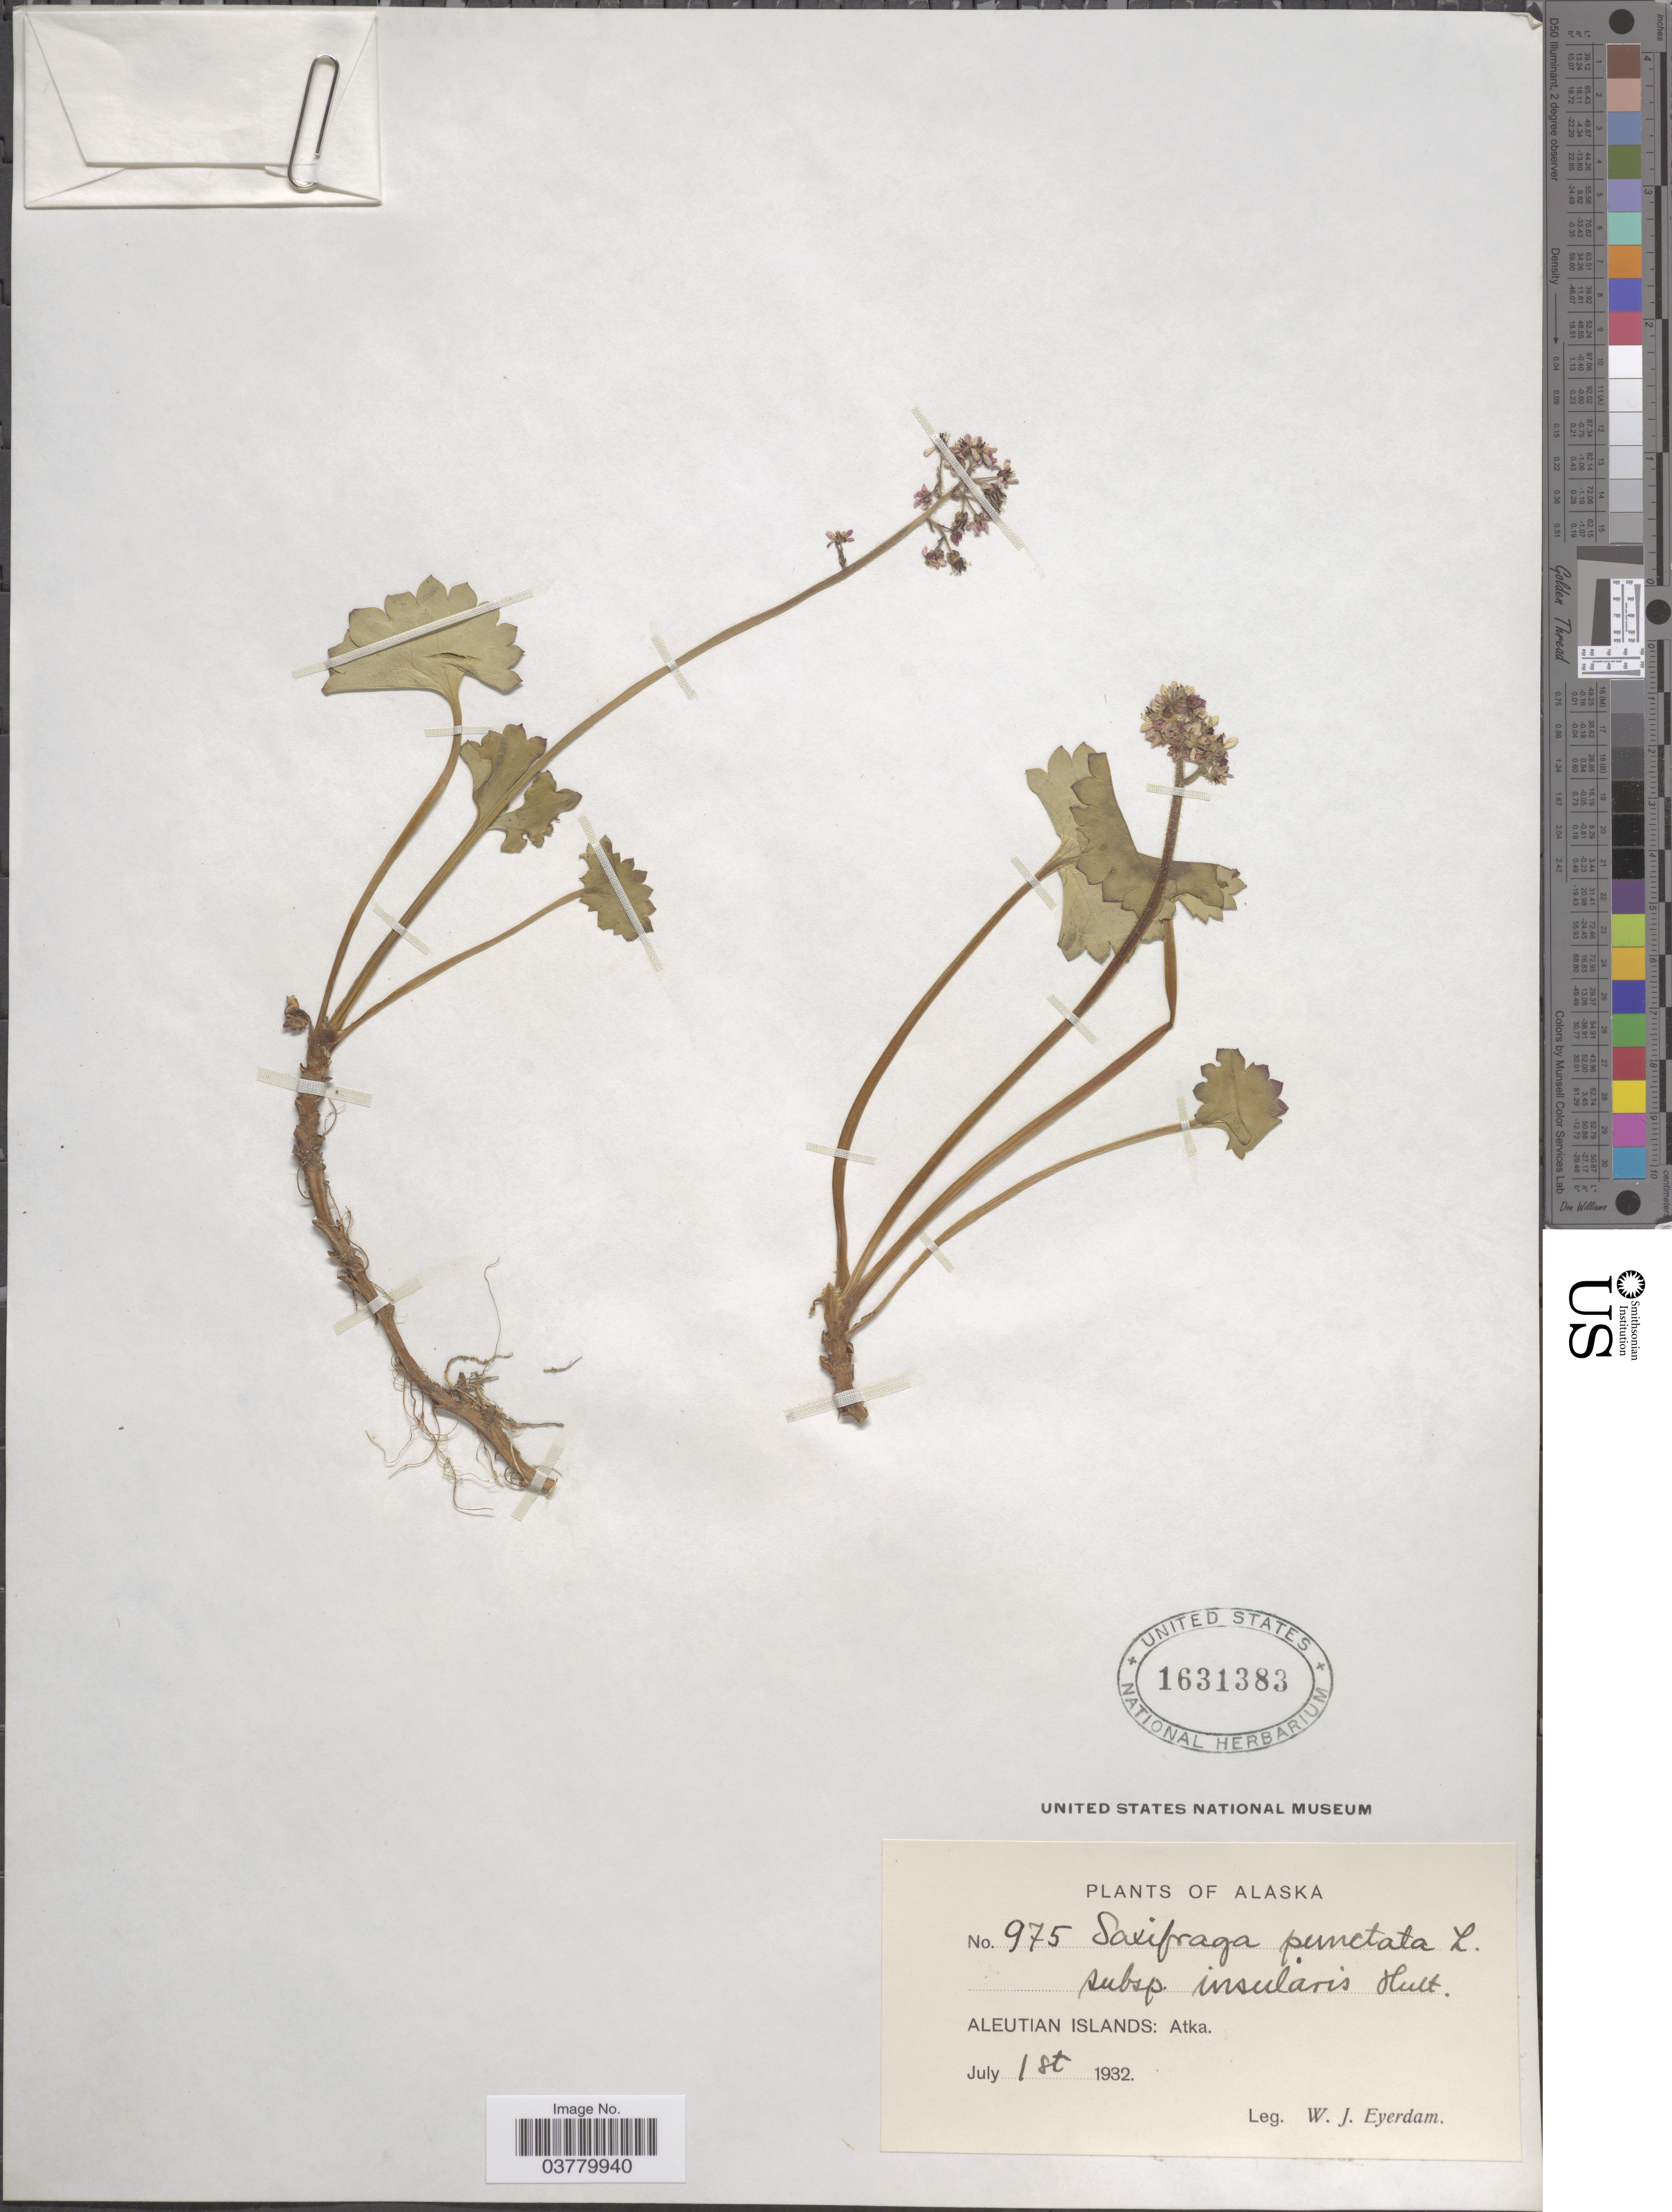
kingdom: Plantae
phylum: Tracheophyta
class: Magnoliopsida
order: Saxifragales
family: Saxifragaceae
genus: Micranthes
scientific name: Micranthes nelsoniana var. insularis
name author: (Hultén) Gornall & H. Ohba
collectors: W. J. Eyerdam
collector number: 975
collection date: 1932-07-01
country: United States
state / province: Alaska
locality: Aleutian Islands: Atka.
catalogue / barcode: US 1631383